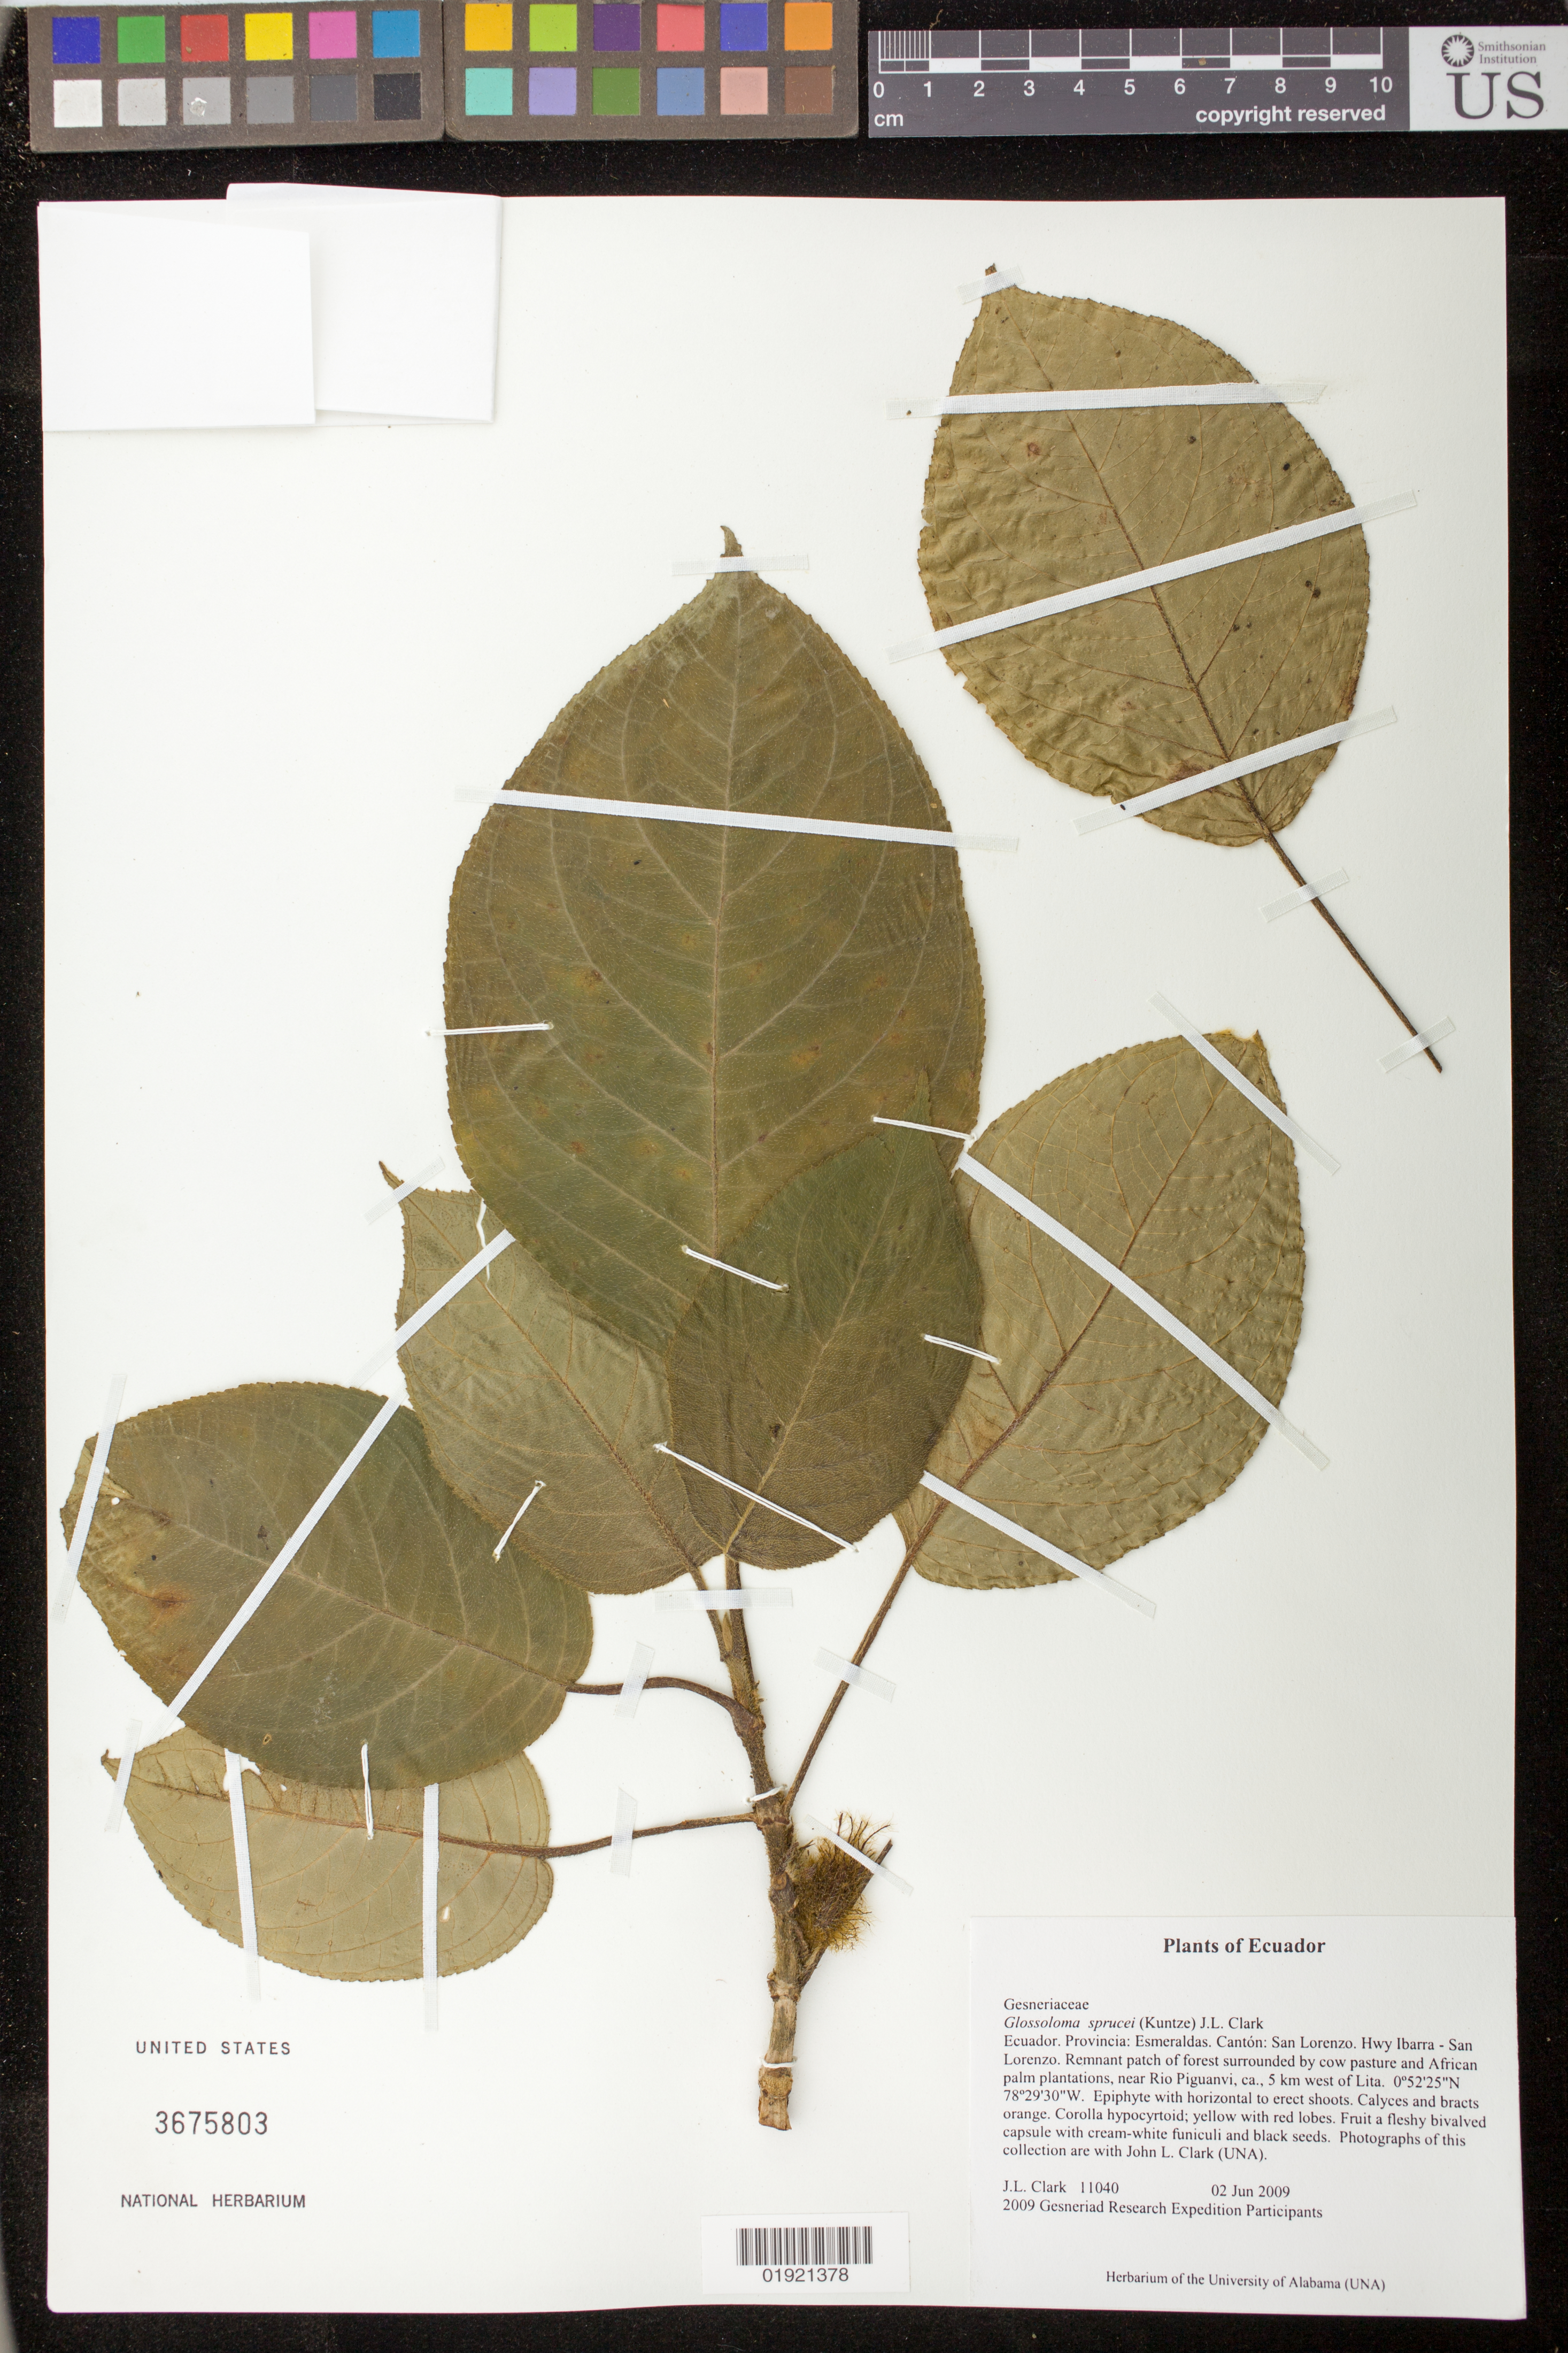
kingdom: Plantae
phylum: Tracheophyta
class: Magnoliopsida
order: Lamiales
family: Gesneriaceae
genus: Glossoloma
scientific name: Glossoloma sprucei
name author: (Kuntze) J.L. Clark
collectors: J. L. Clark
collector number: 11040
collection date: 2009-06-02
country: Ecuador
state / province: Esmeraldas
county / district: San Lorenzo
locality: Hwy San Lorenzo-Ibarra. Remnant patch of forest along small stream, surrounded by cow pasture and African palm plantations, near Rio Piguanvi, ca., 5 km west of Lita.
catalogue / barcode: US 3675803